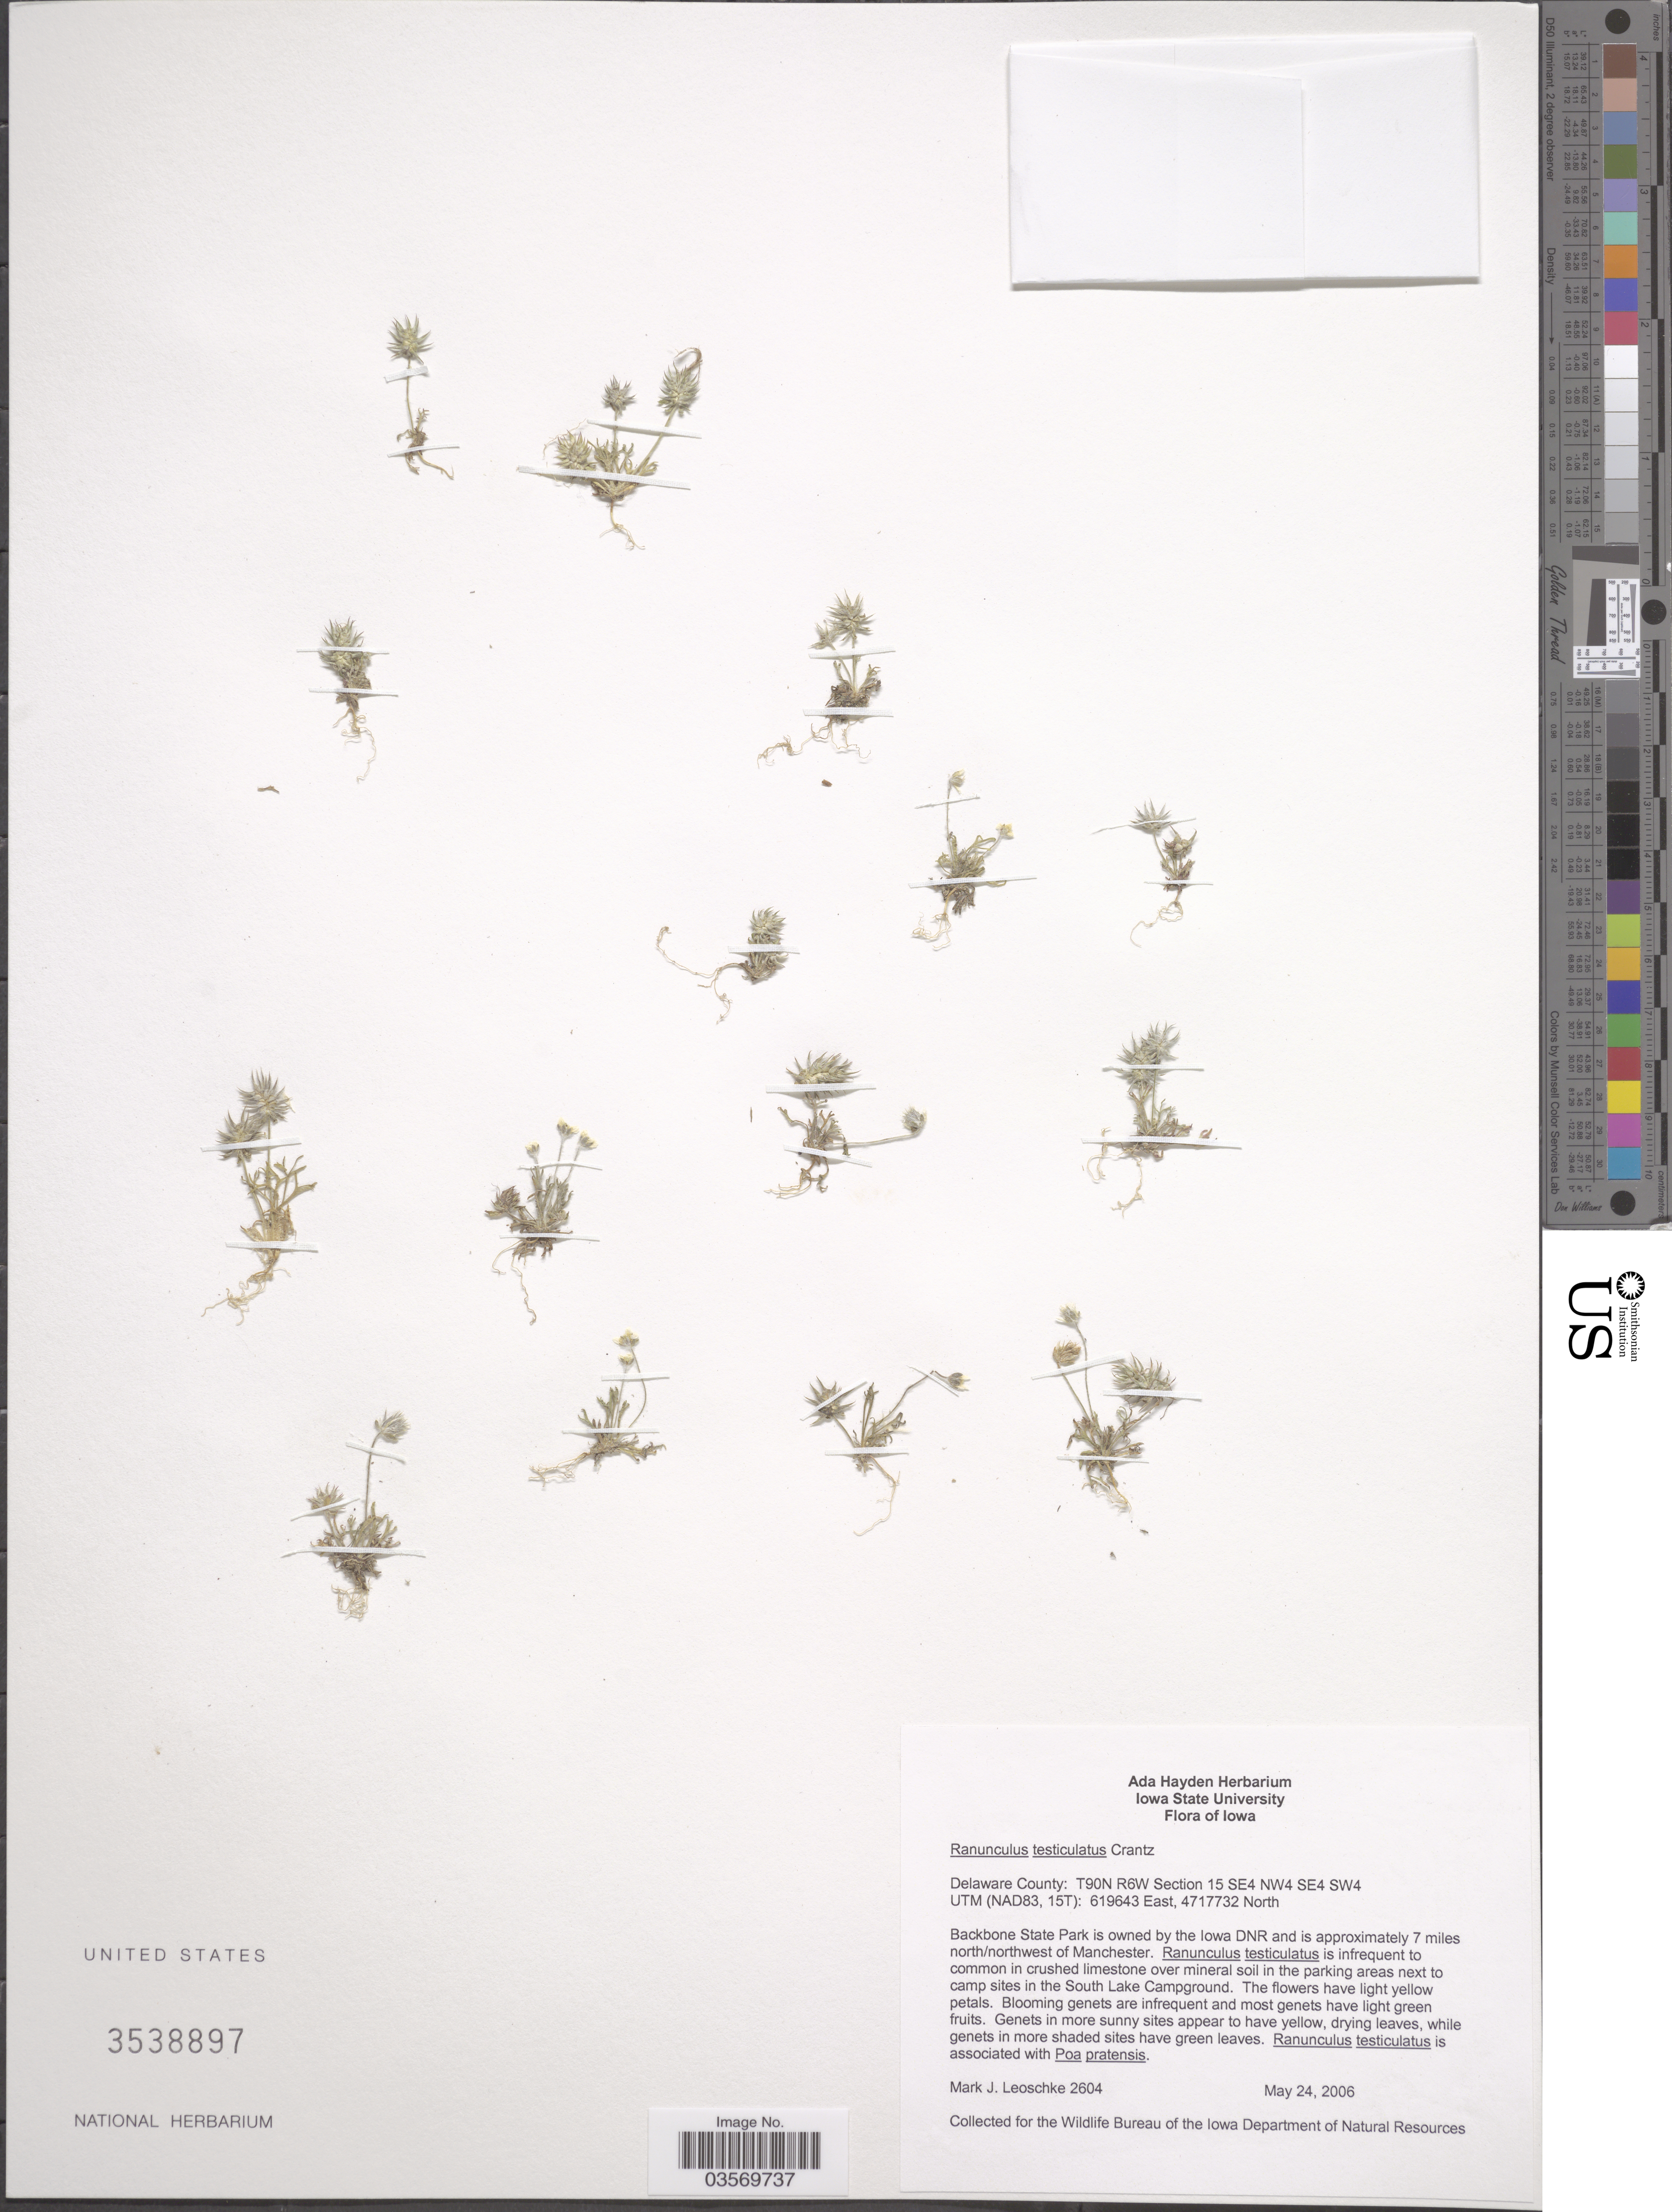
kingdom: Plantae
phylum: Tracheophyta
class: Magnoliopsida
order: Ranunculales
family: Ranunculaceae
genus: Ranunculus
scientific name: Ranunculus testiculatus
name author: Crantz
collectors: M. J. Leoschke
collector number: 2604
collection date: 2006-05-24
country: United States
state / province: Iowa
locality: Delaware County: T90N R6W Section 15 SE4 NW4 SE4 SW4 UTM (NAD83, 15T). Backbone State Park is owned by the Iowa DNR and is approximately 7 miles north/northwest of Manchester.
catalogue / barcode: US 3538897